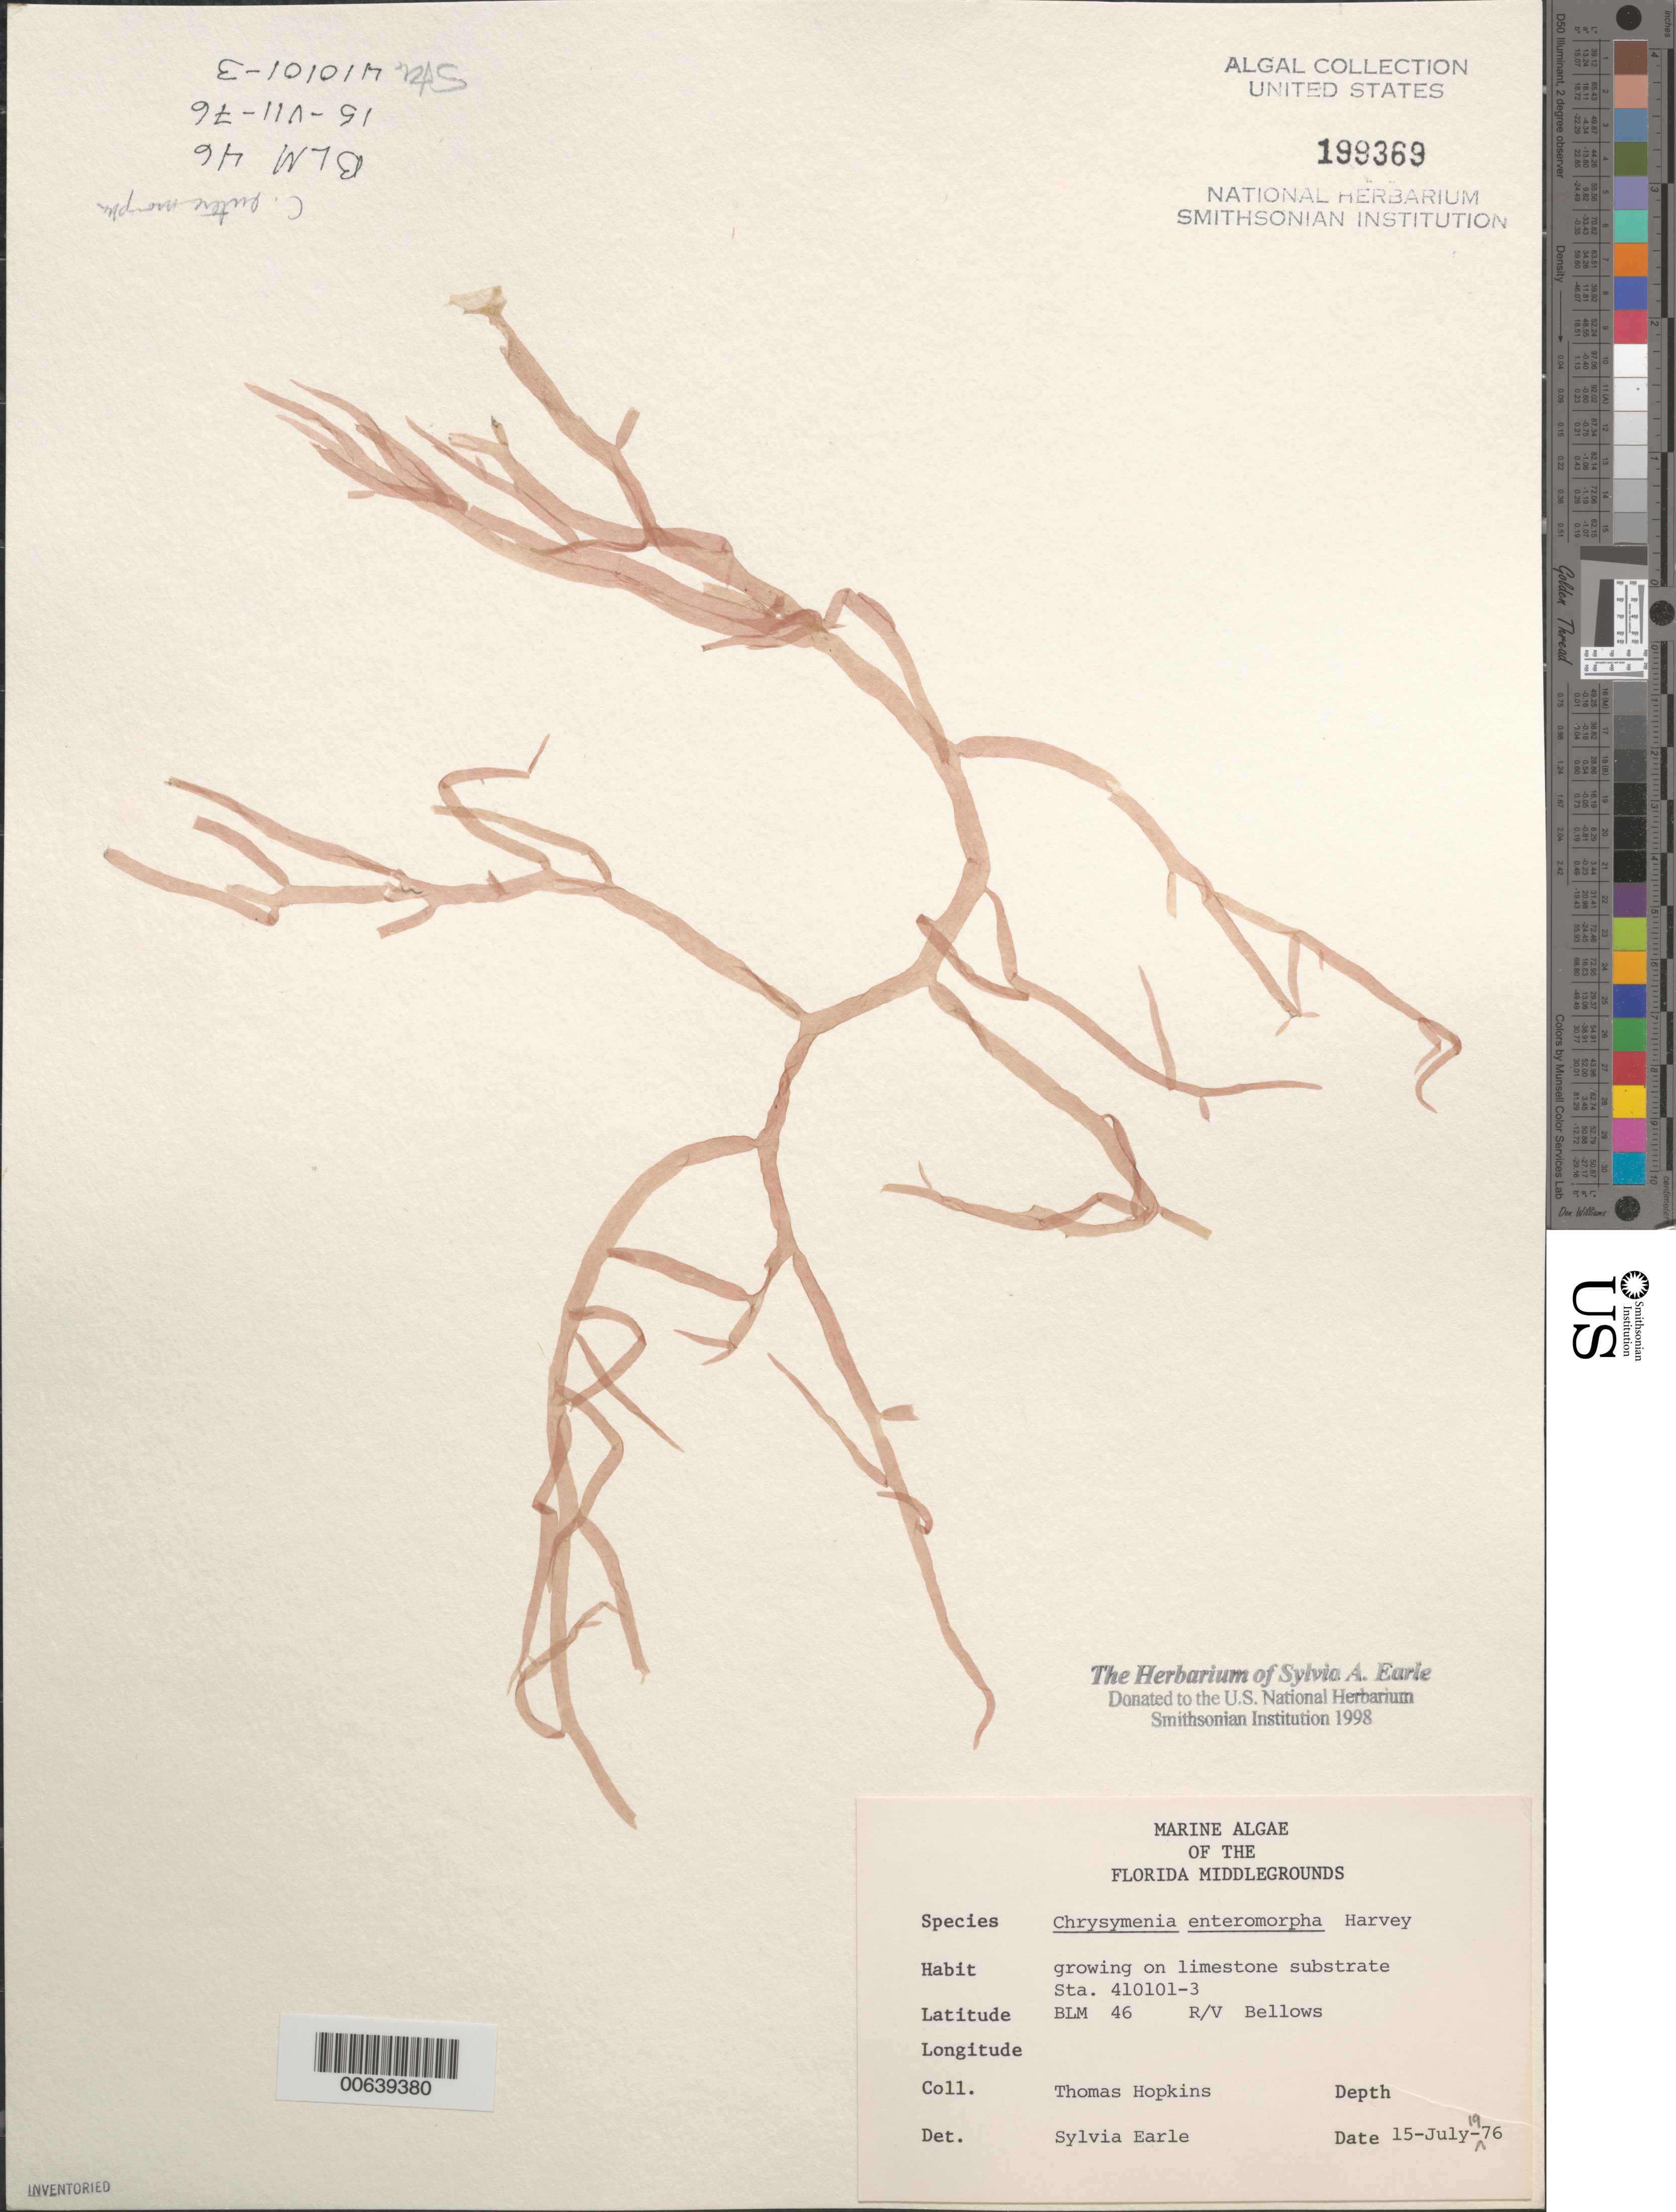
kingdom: Plantae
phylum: Rhodophyta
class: Florideophyceae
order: Rhodymeniales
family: Rhodymeniaceae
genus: Botryocladia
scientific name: Botryocladia enteromorpha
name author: (Harv.) W.E. Schmidt et al. in W.E. Schmidt et al.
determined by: Algae name updating Project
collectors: T. Hopkins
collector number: Station 410101-3 & BLM 46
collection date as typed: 15 Jul 1976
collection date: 1976-07-15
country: United States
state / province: Florida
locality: Florida Middle Grounds, Gulf of Mexico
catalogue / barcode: US 199369